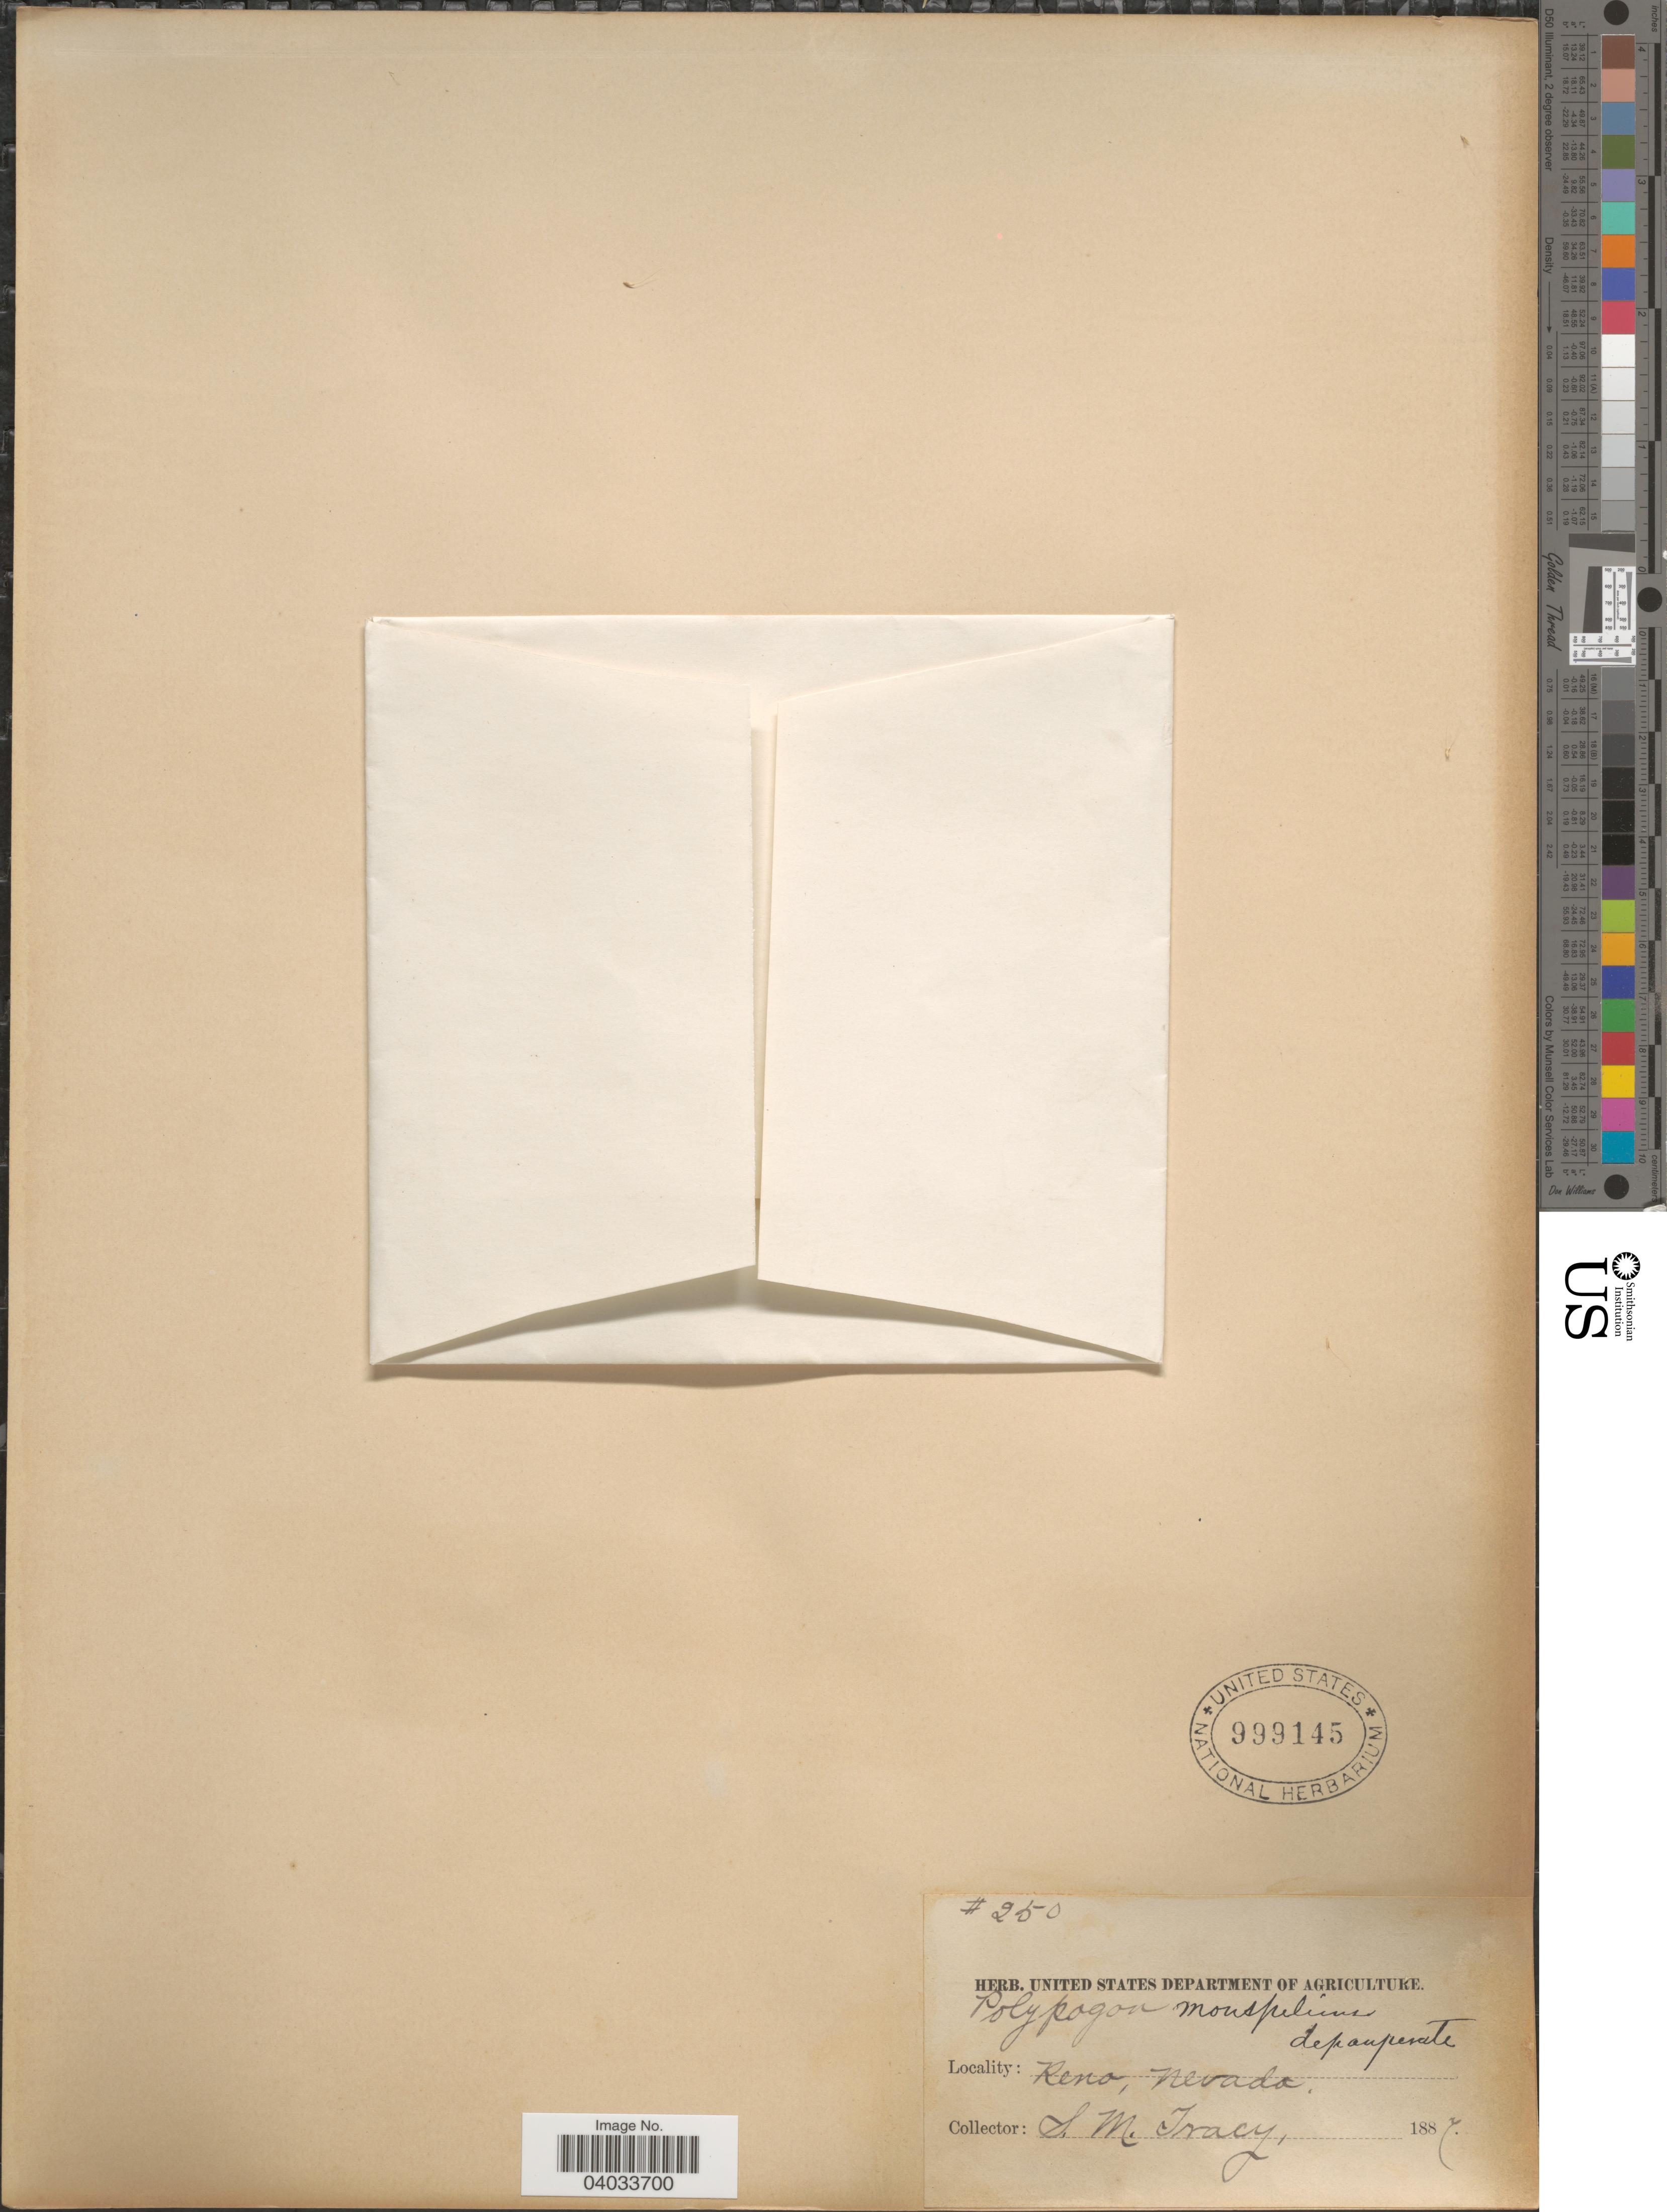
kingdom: Plantae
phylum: Tracheophyta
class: Liliopsida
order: Poales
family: Poaceae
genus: Polypogon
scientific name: Polypogon monspeliensis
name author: (L.) Desf.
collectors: S. M. Tracy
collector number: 250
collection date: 1887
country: United States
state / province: Nevada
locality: Reno.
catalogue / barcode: US 999145